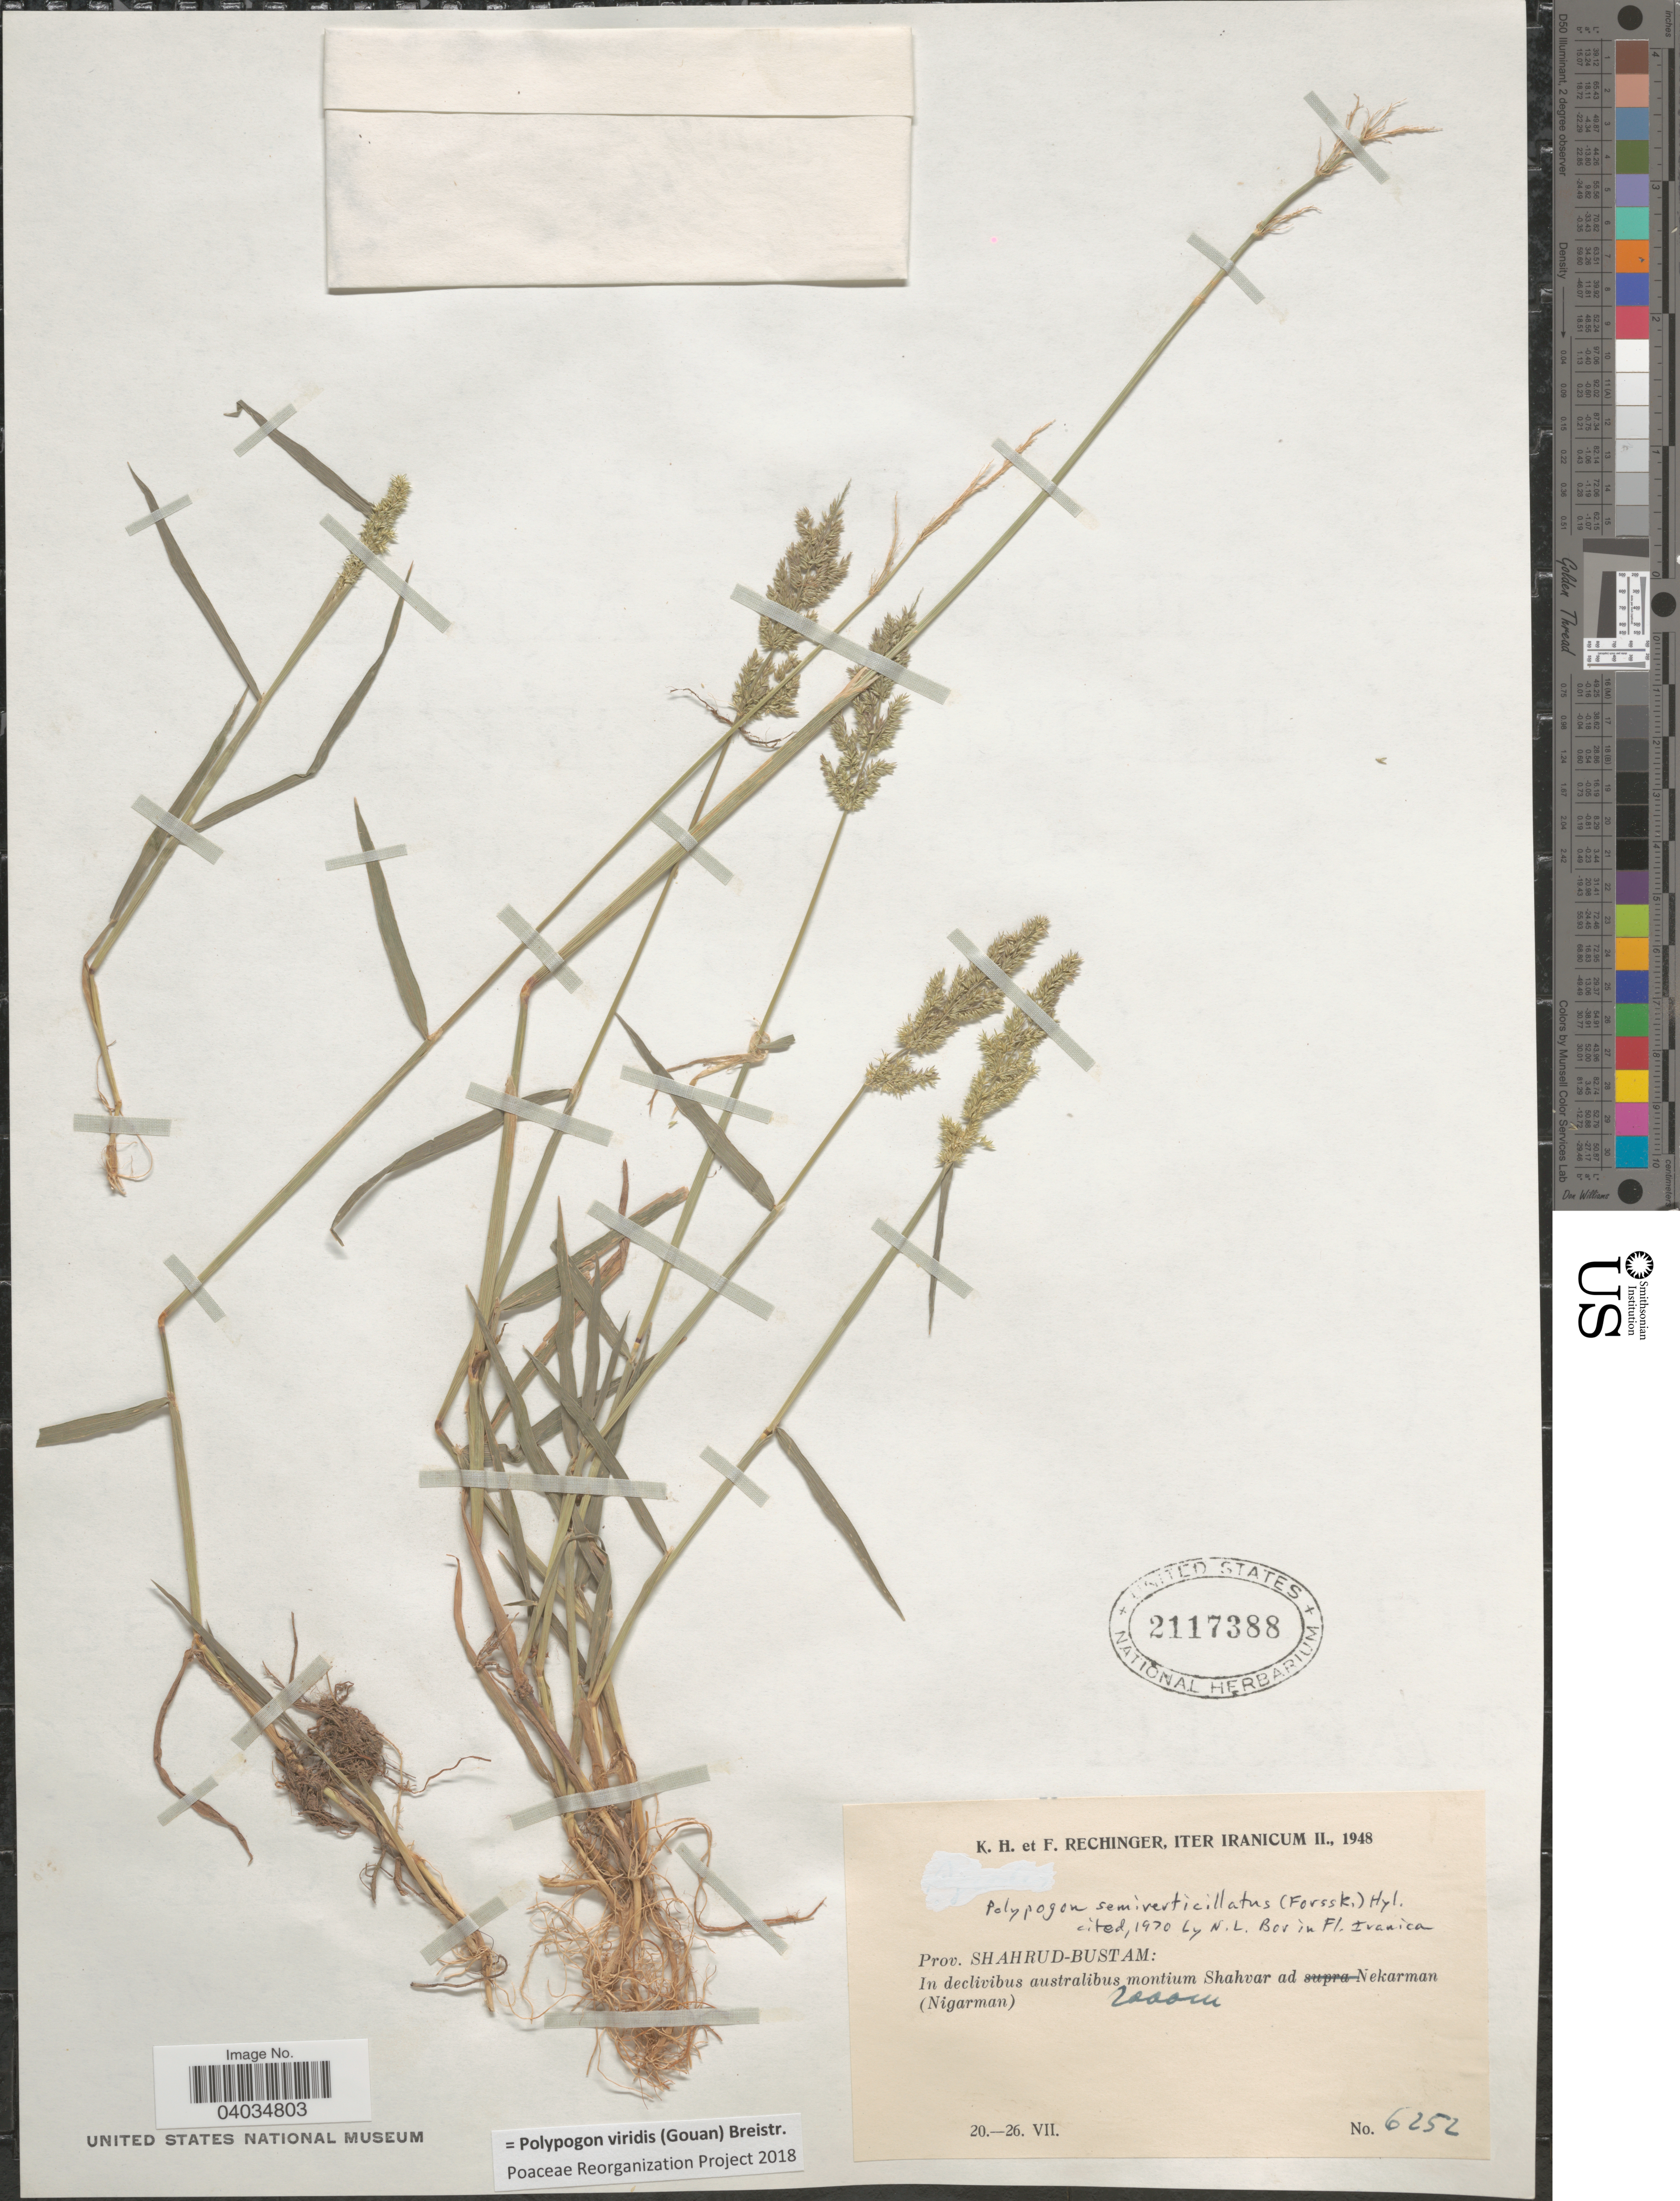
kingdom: Plantae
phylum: Tracheophyta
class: Liliopsida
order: Poales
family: Poaceae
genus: Polypogon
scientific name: Polypogon viridis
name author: (Gouan) Breistroffer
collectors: K. H. Rechinger & F. Rechinger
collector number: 6252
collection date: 1948-07-20/1948-07-26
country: Iran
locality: Prov. Shahrud-Bustam: In declivibus australibus montium Shahvar ad Nekarman (Nigarman).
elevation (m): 2000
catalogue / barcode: US 2117388